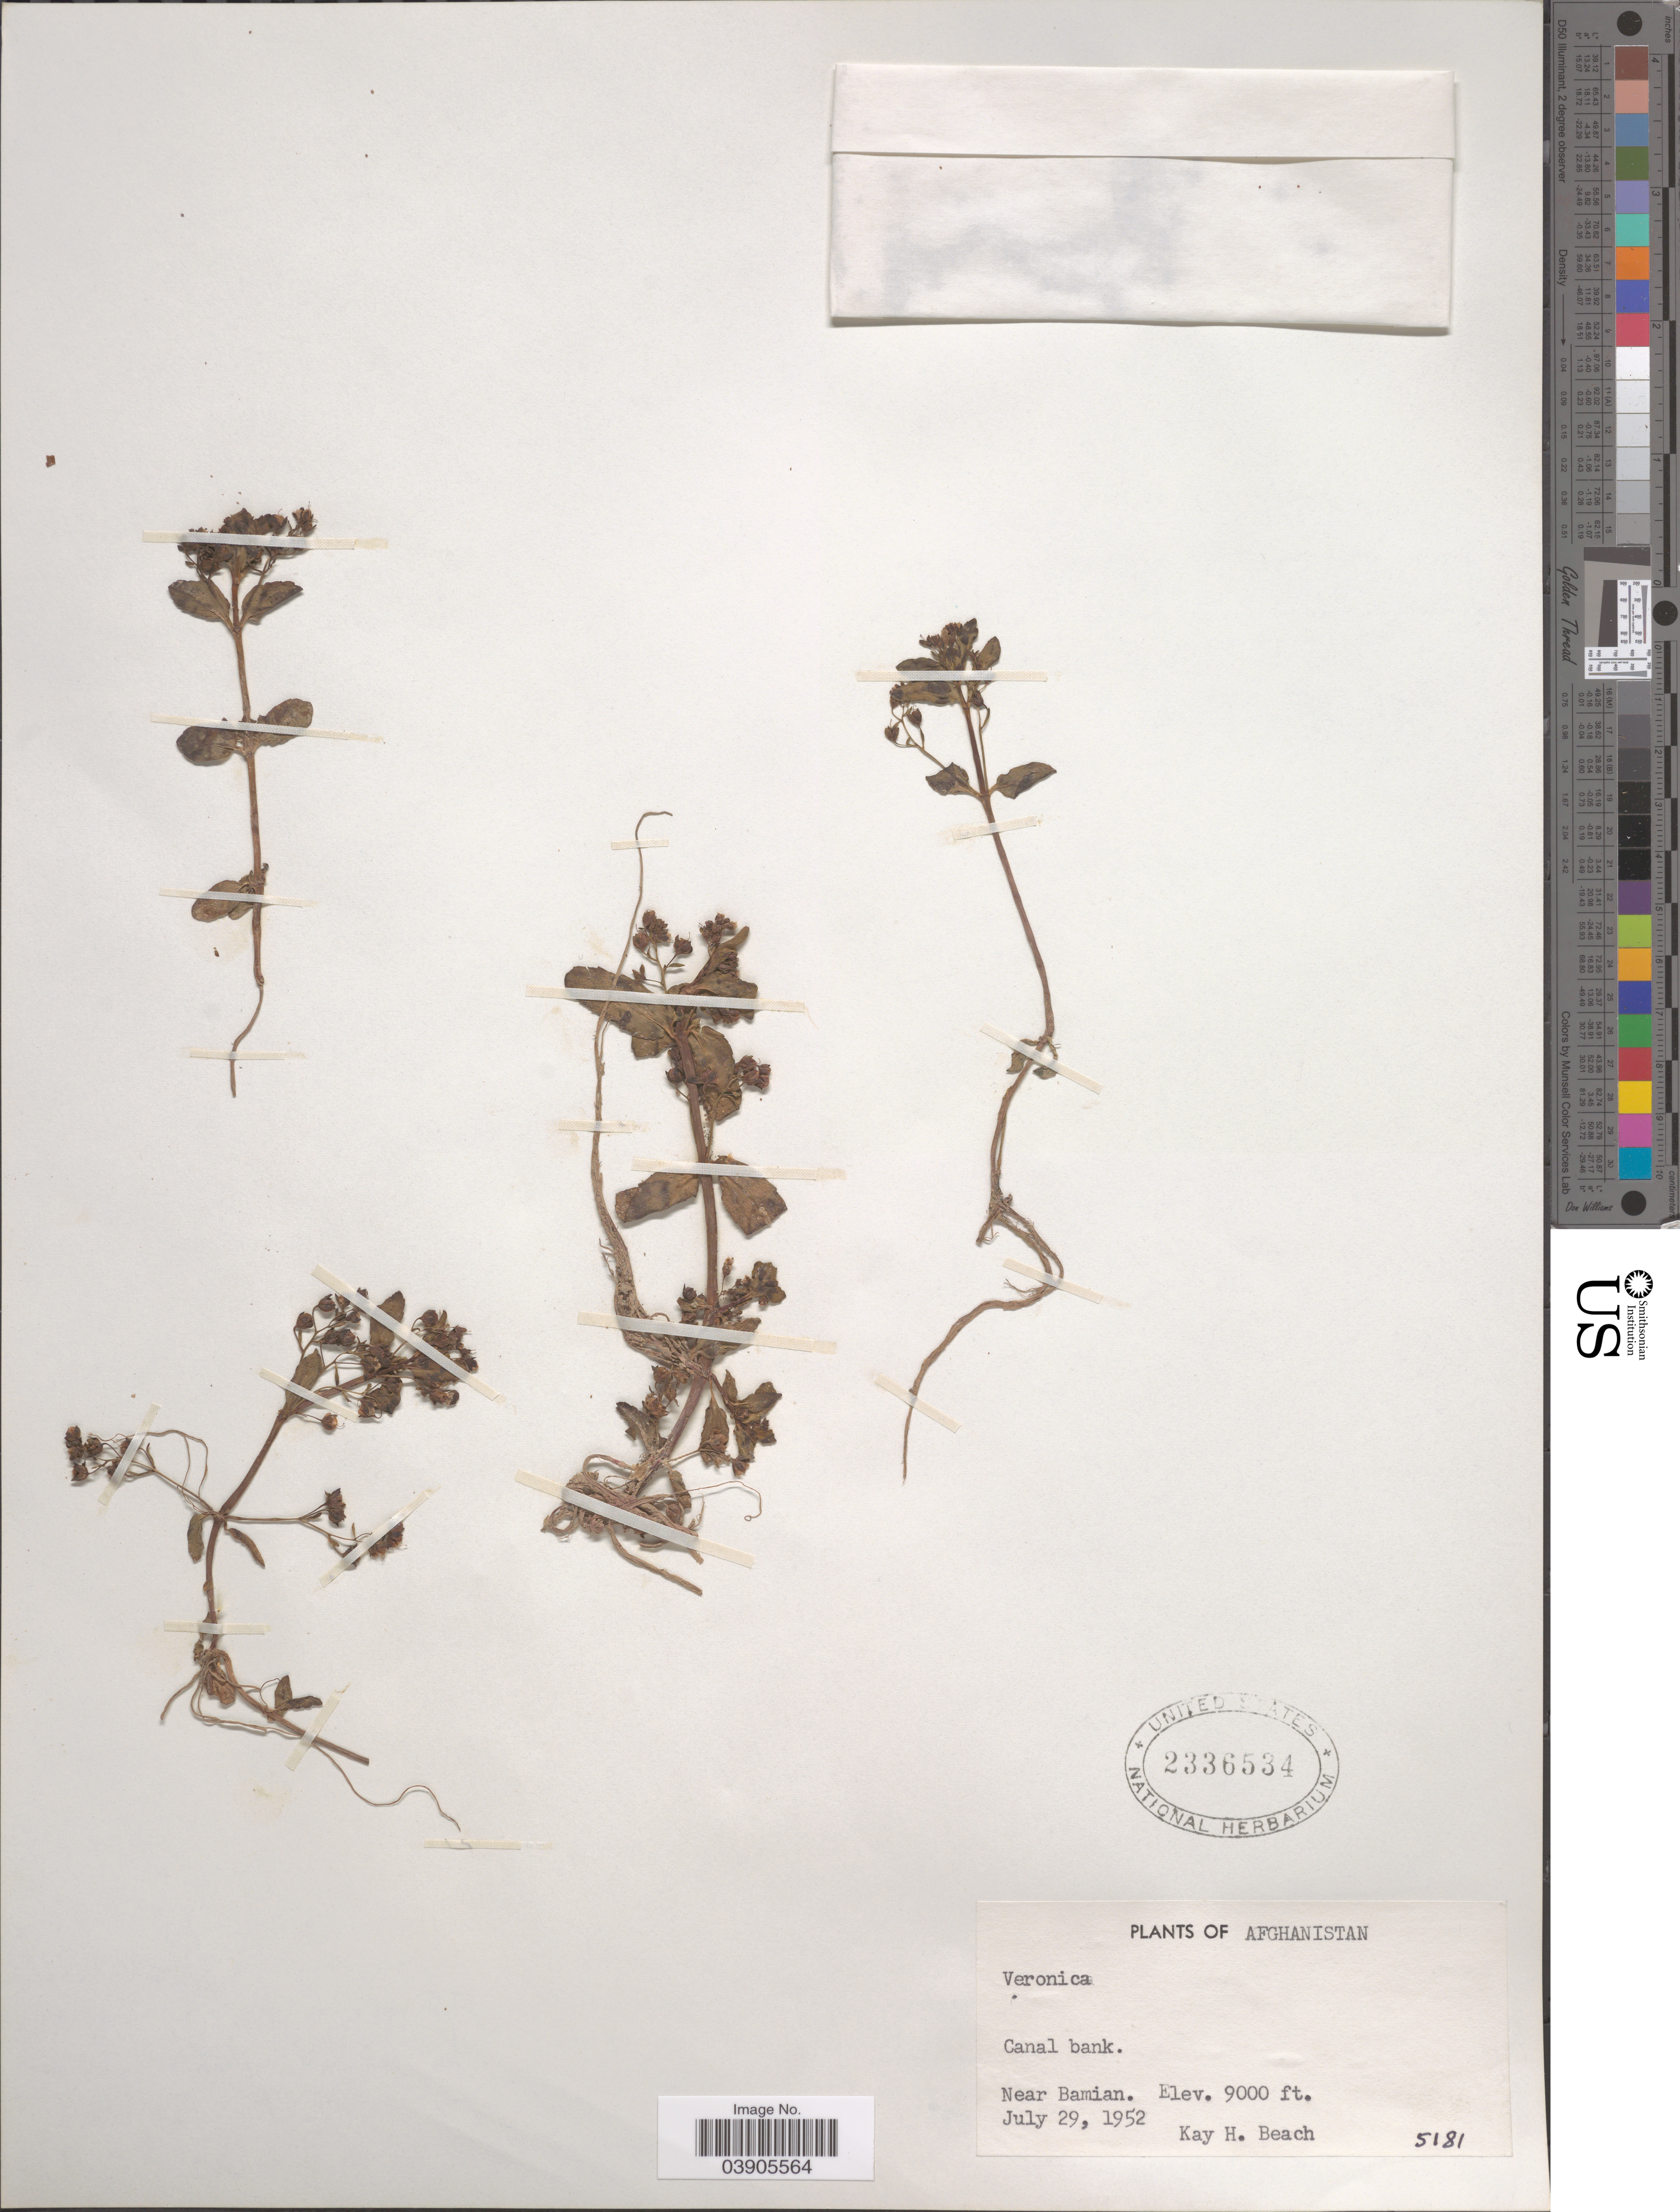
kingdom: Plantae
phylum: Tracheophyta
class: Magnoliopsida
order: Lamiales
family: Plantaginaceae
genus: Veronica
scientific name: Veronica beccabunga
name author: L.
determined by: Albach, Dirk C.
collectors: K. H. Beach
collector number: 5181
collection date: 1952-07-29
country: Afghanistan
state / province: Bamian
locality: Canal bank. Near Bamian.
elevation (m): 2743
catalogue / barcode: US 2336534